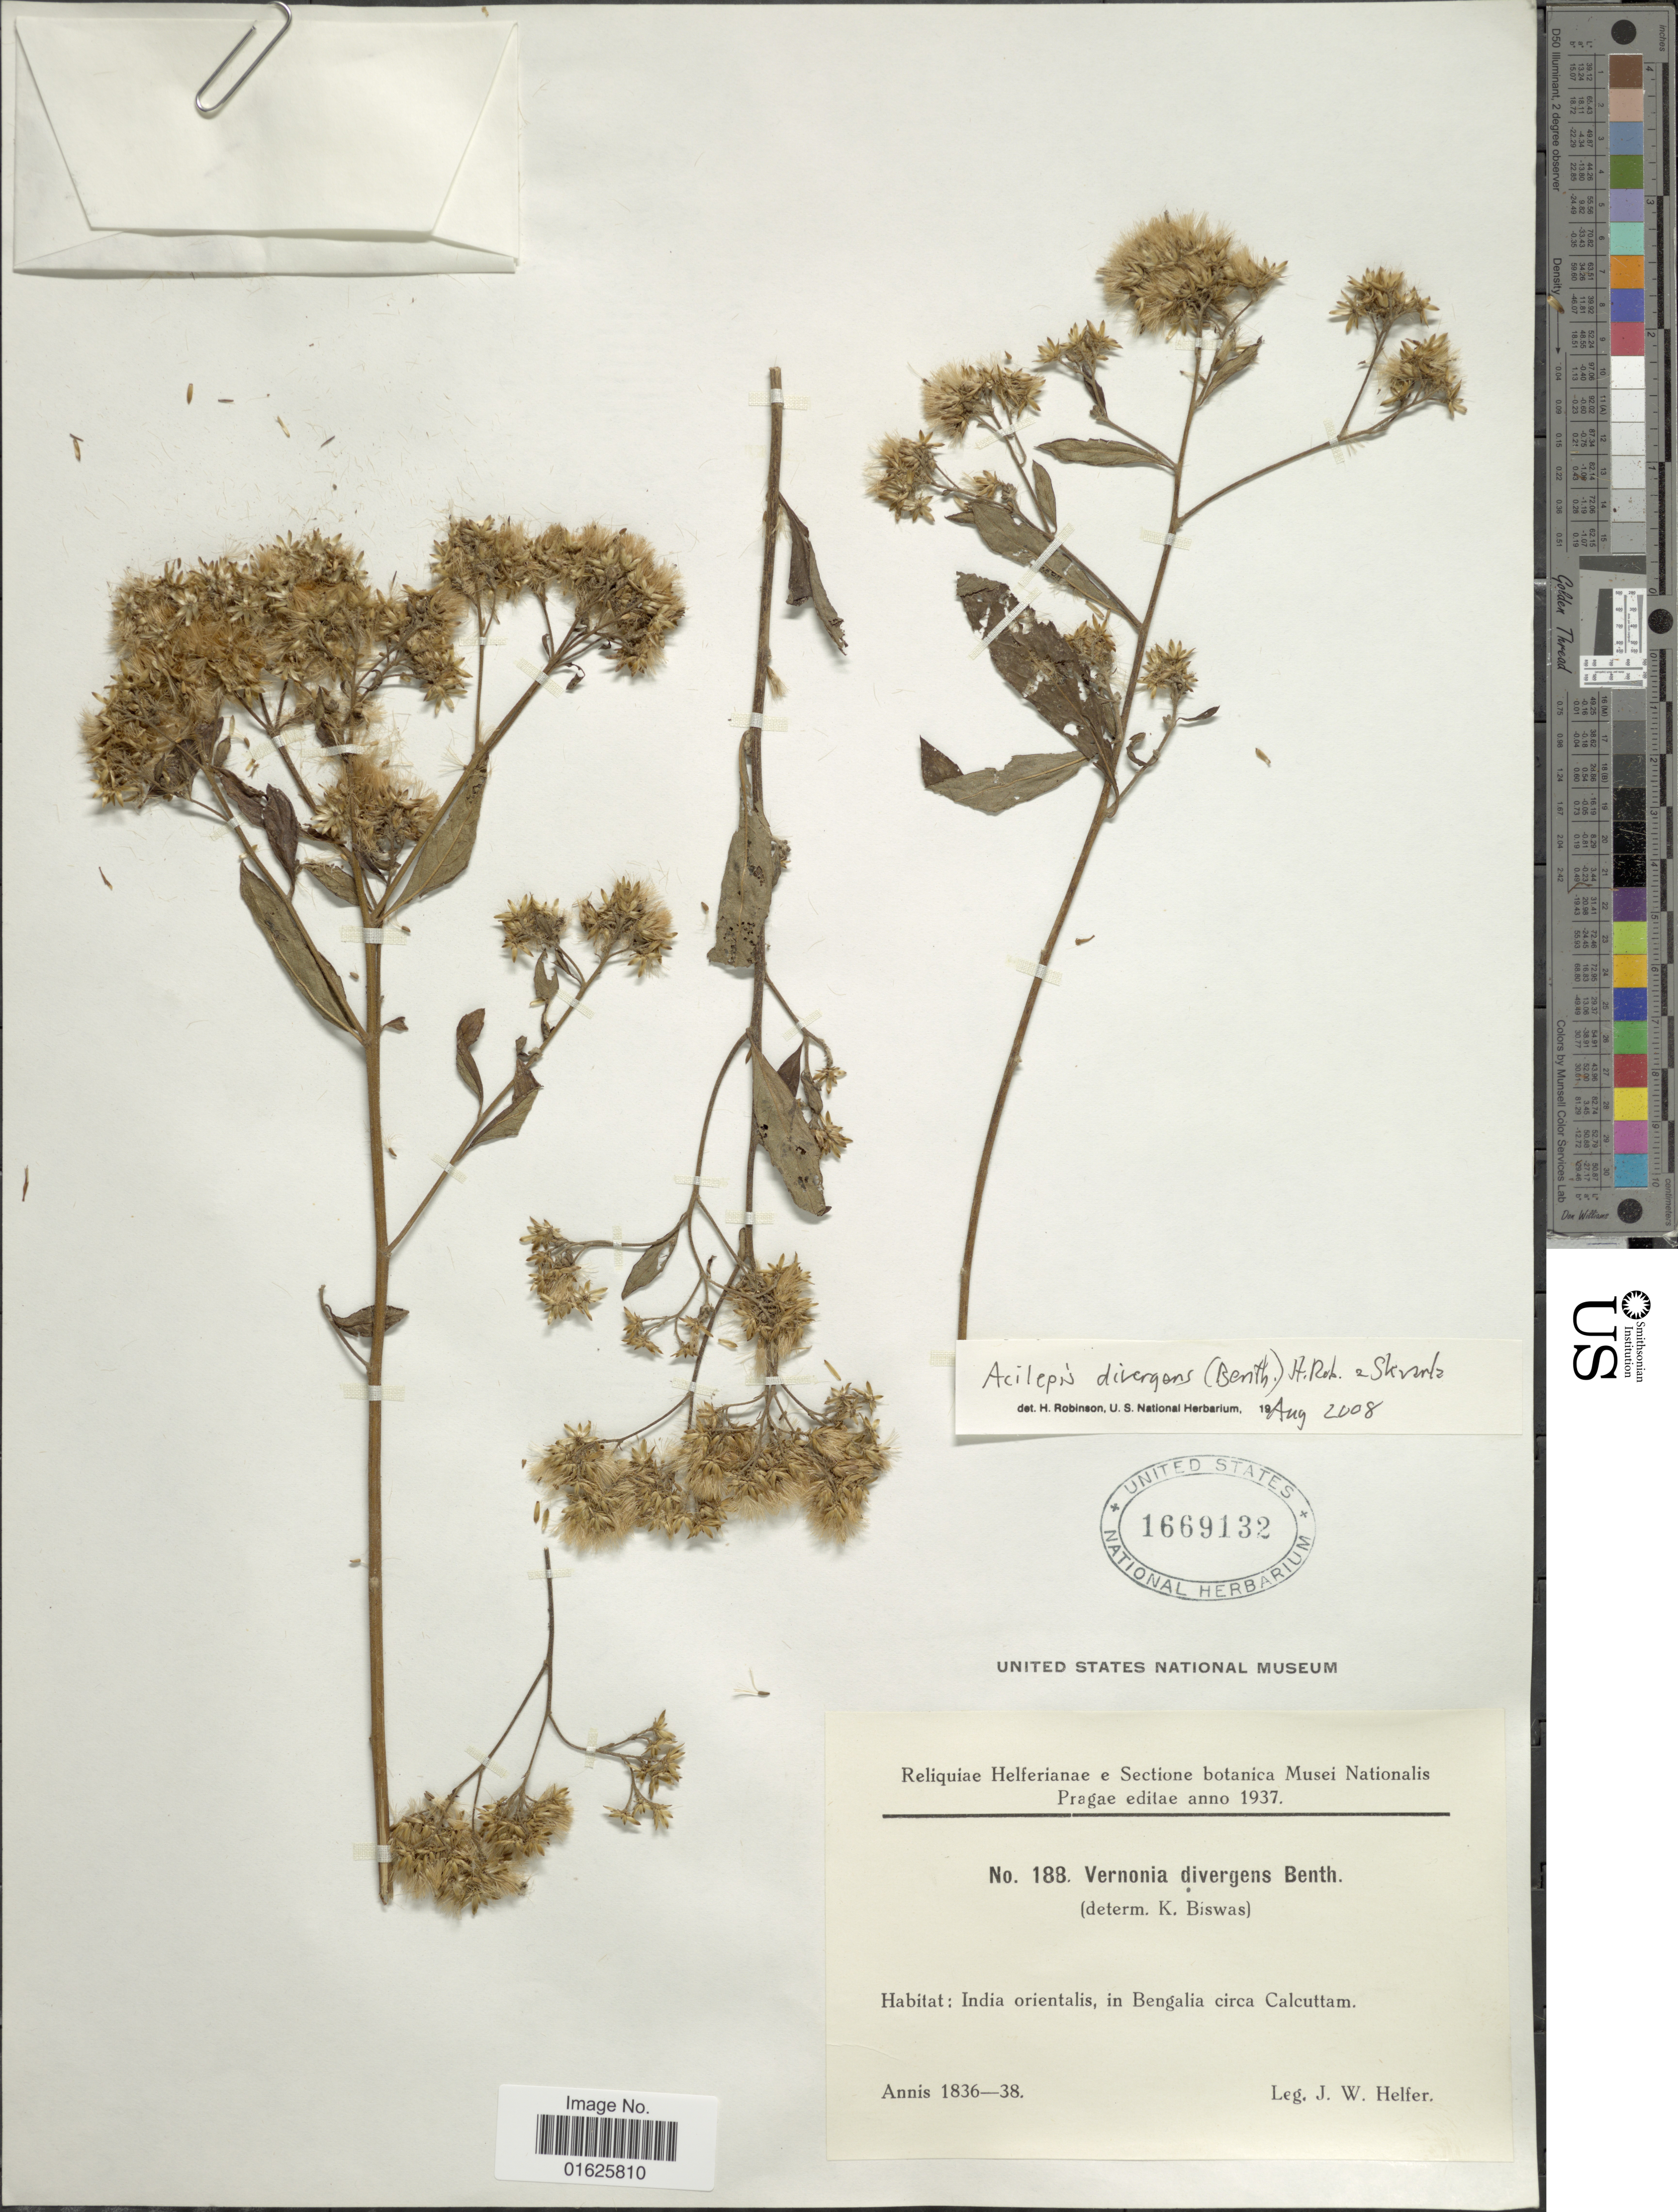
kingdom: Plantae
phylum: Tracheophyta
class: Magnoliopsida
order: Asterales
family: Asteraceae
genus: Acilepis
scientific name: Acilepis divergens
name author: (Roxb.) H. Rob. & Skvarla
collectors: J. W. Helfer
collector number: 188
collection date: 1836/1838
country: India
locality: India orientalis, in Bengalia circa Calcuttam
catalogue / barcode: US 1669132